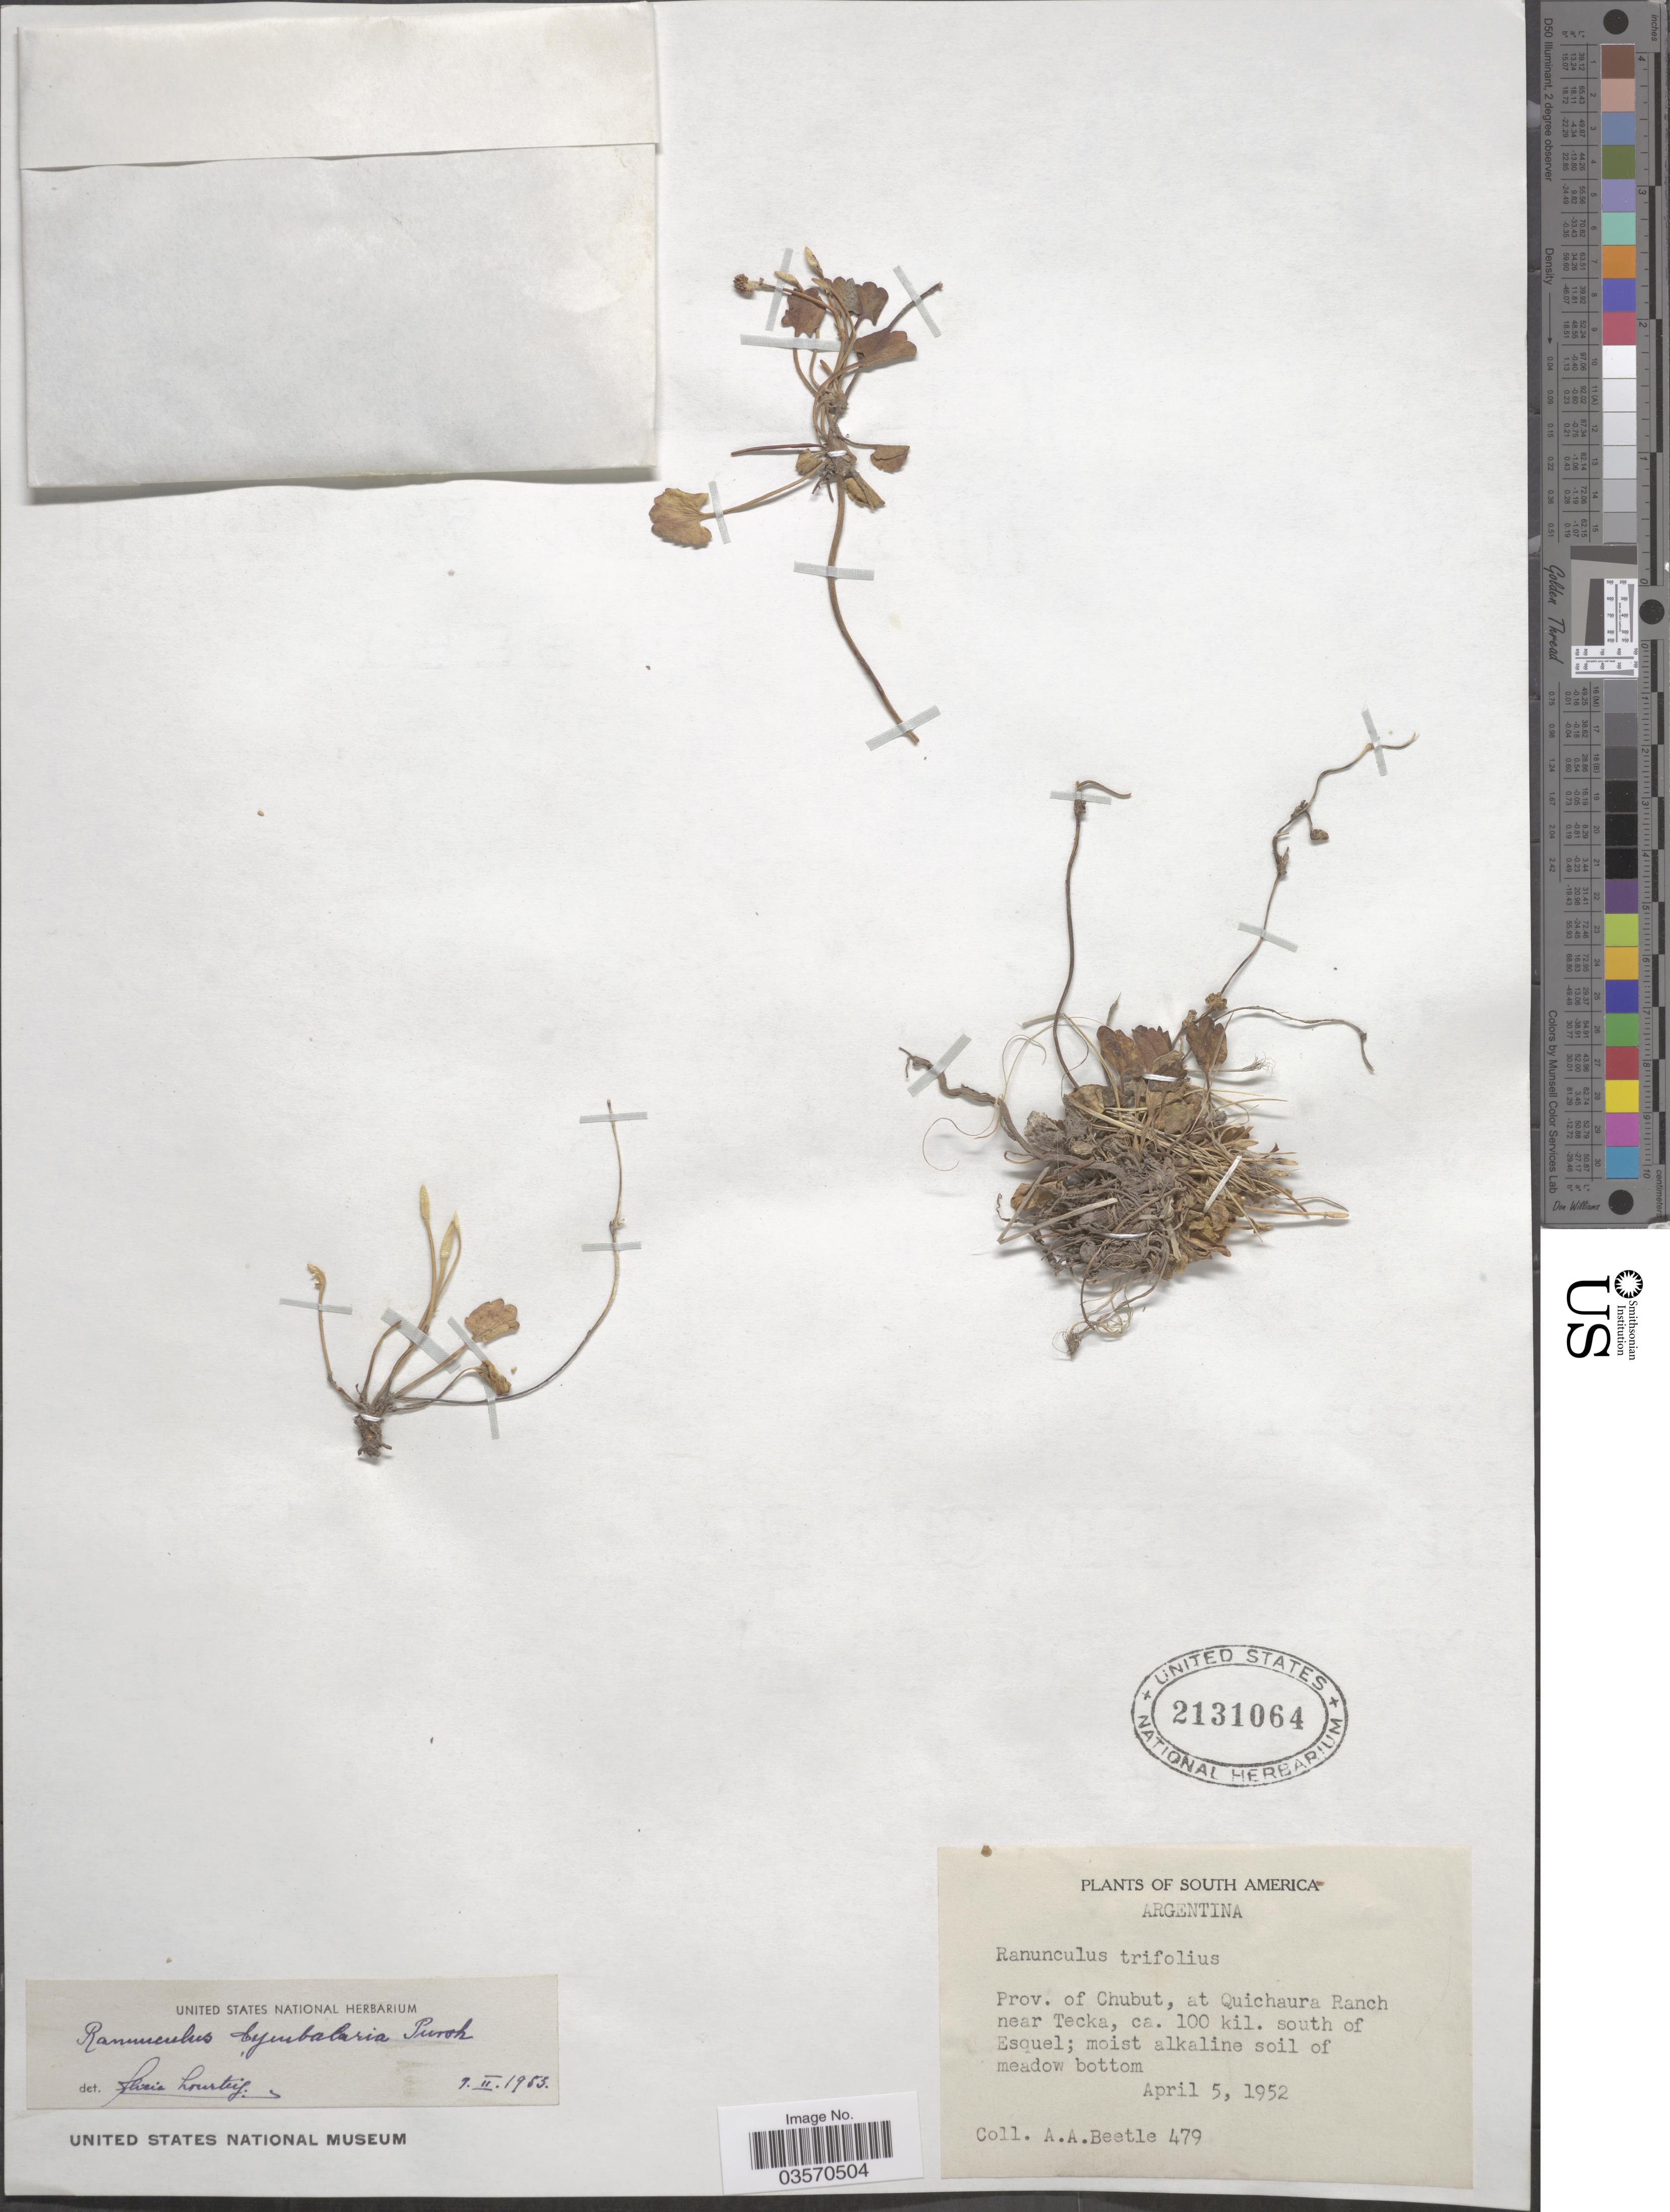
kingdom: Plantae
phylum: Tracheophyta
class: Magnoliopsida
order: Ranunculales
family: Ranunculaceae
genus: Halerpestes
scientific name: Halerpestes cymbalaria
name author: (Pursh) Greene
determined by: Strong, M. T., (US), Smithsonian Institution - National Museum of Natural History (UNITED STATES)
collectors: A. A. Beetle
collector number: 479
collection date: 1952-04-05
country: Argentina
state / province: Chubut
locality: At Quichaura Ranch near Tecka, ca. 100 kil. south of Esquel.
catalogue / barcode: US 2131064